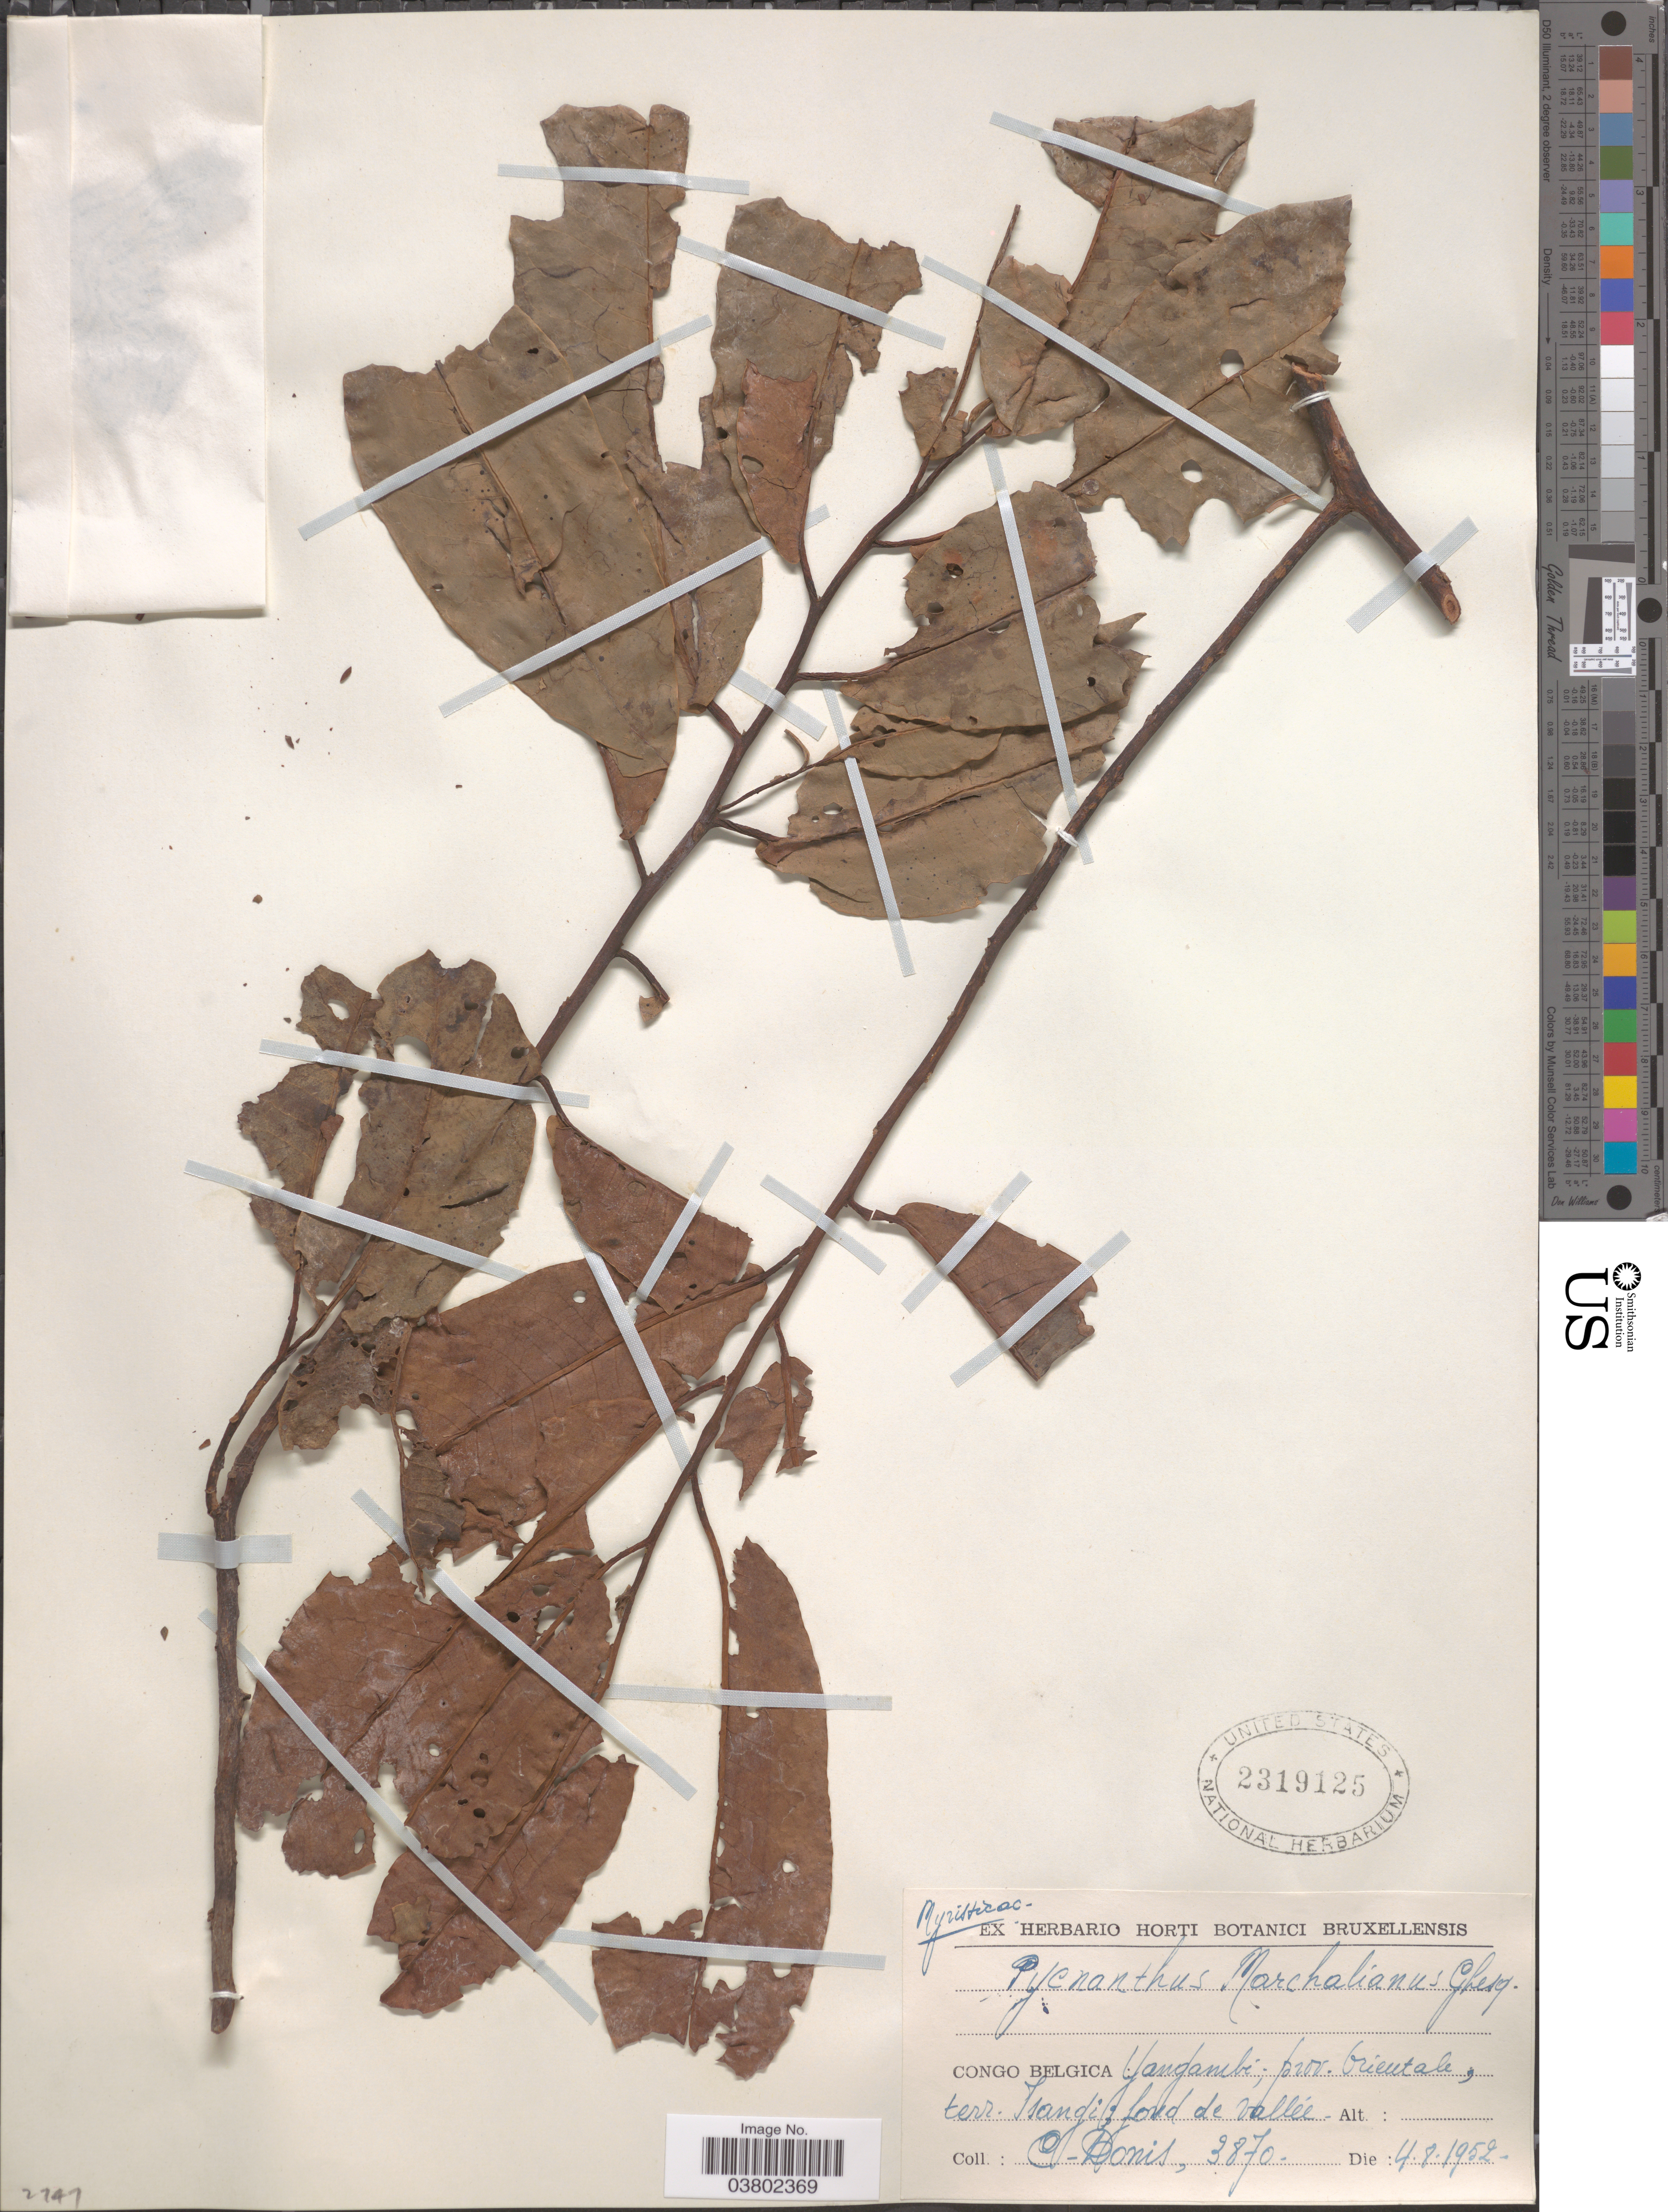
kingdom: Plantae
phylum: Tracheophyta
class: Magnoliopsida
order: Magnoliales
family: Myristicaceae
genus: Pycnanthus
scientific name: Pycnanthus marchalianus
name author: Ghesq.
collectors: C. Donis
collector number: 3870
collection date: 1952-08-04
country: Congo, Democratic Republic of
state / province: Tshopo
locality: Congo Belgica. Yangambi, terr. Tsangi; ford de vallée.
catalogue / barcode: US 2319125